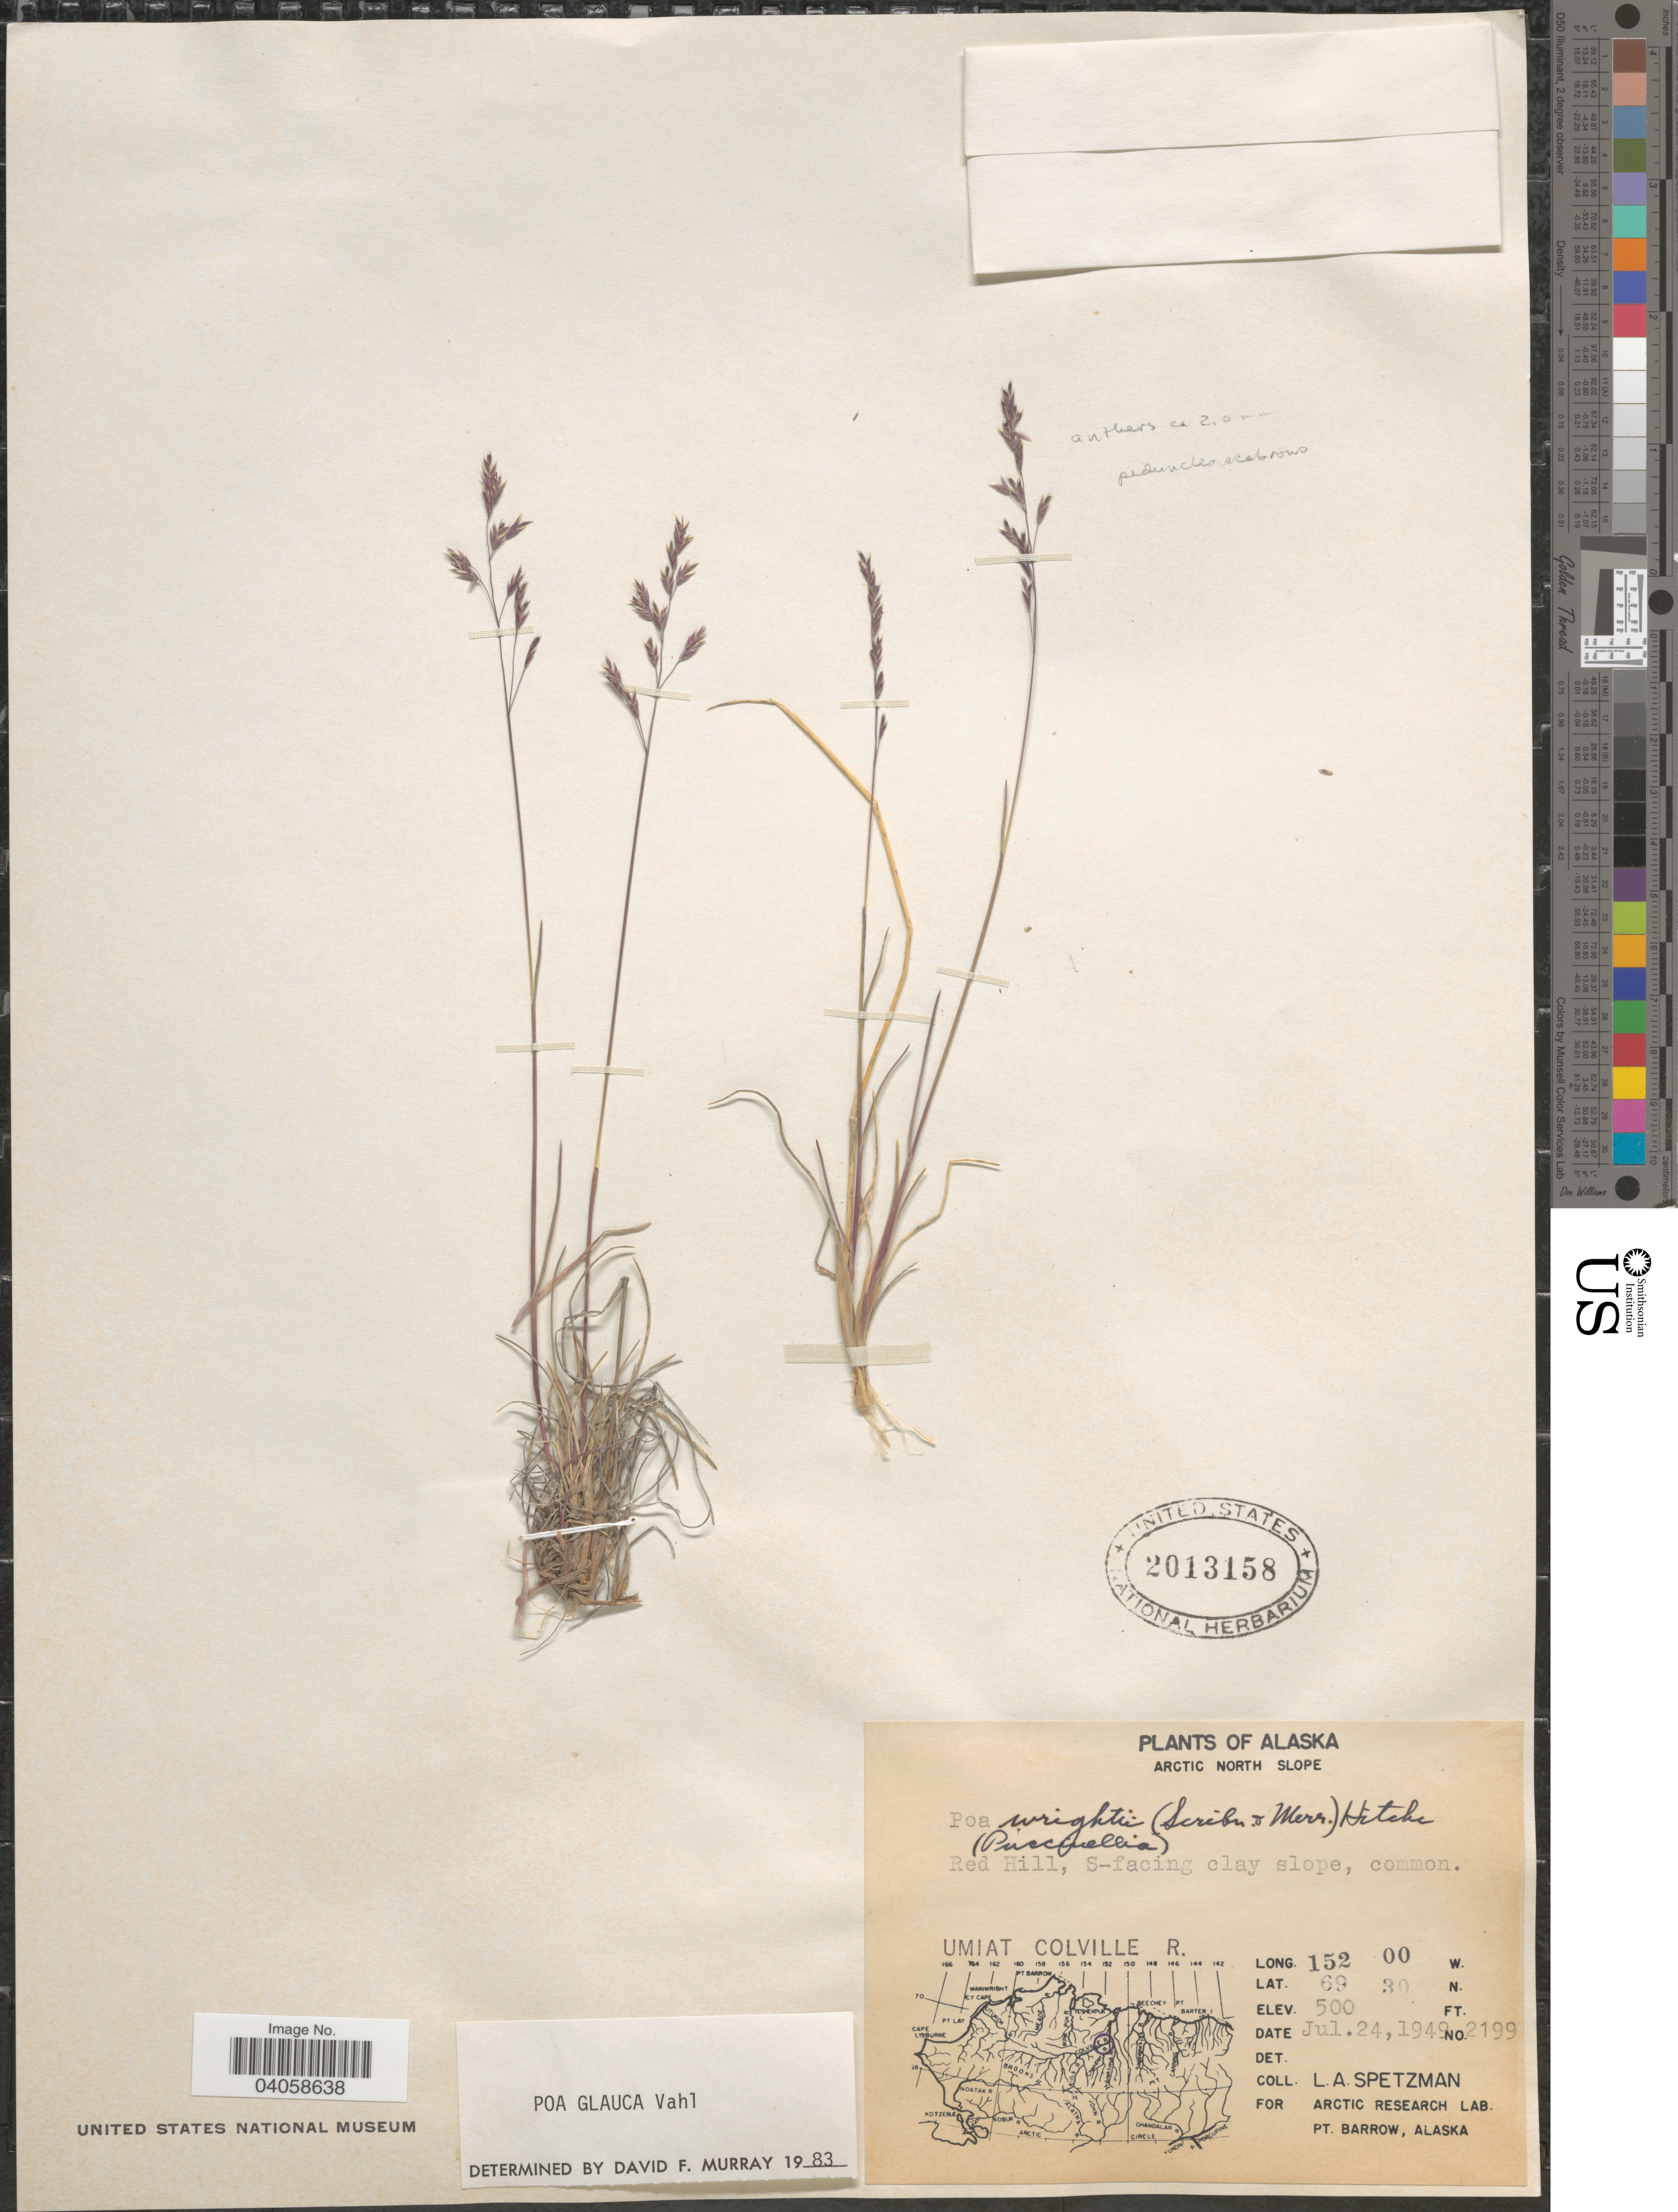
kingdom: Plantae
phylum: Tracheophyta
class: Liliopsida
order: Poales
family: Poaceae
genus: Poa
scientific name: Poa glauca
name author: Vahl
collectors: L. Spetzman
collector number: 2199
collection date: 1949-07-24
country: United States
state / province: Alaska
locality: Arctic North Slope. Red Hill, S-facing clay slope, common. Umiat Colville R.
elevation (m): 152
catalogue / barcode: US 2013158